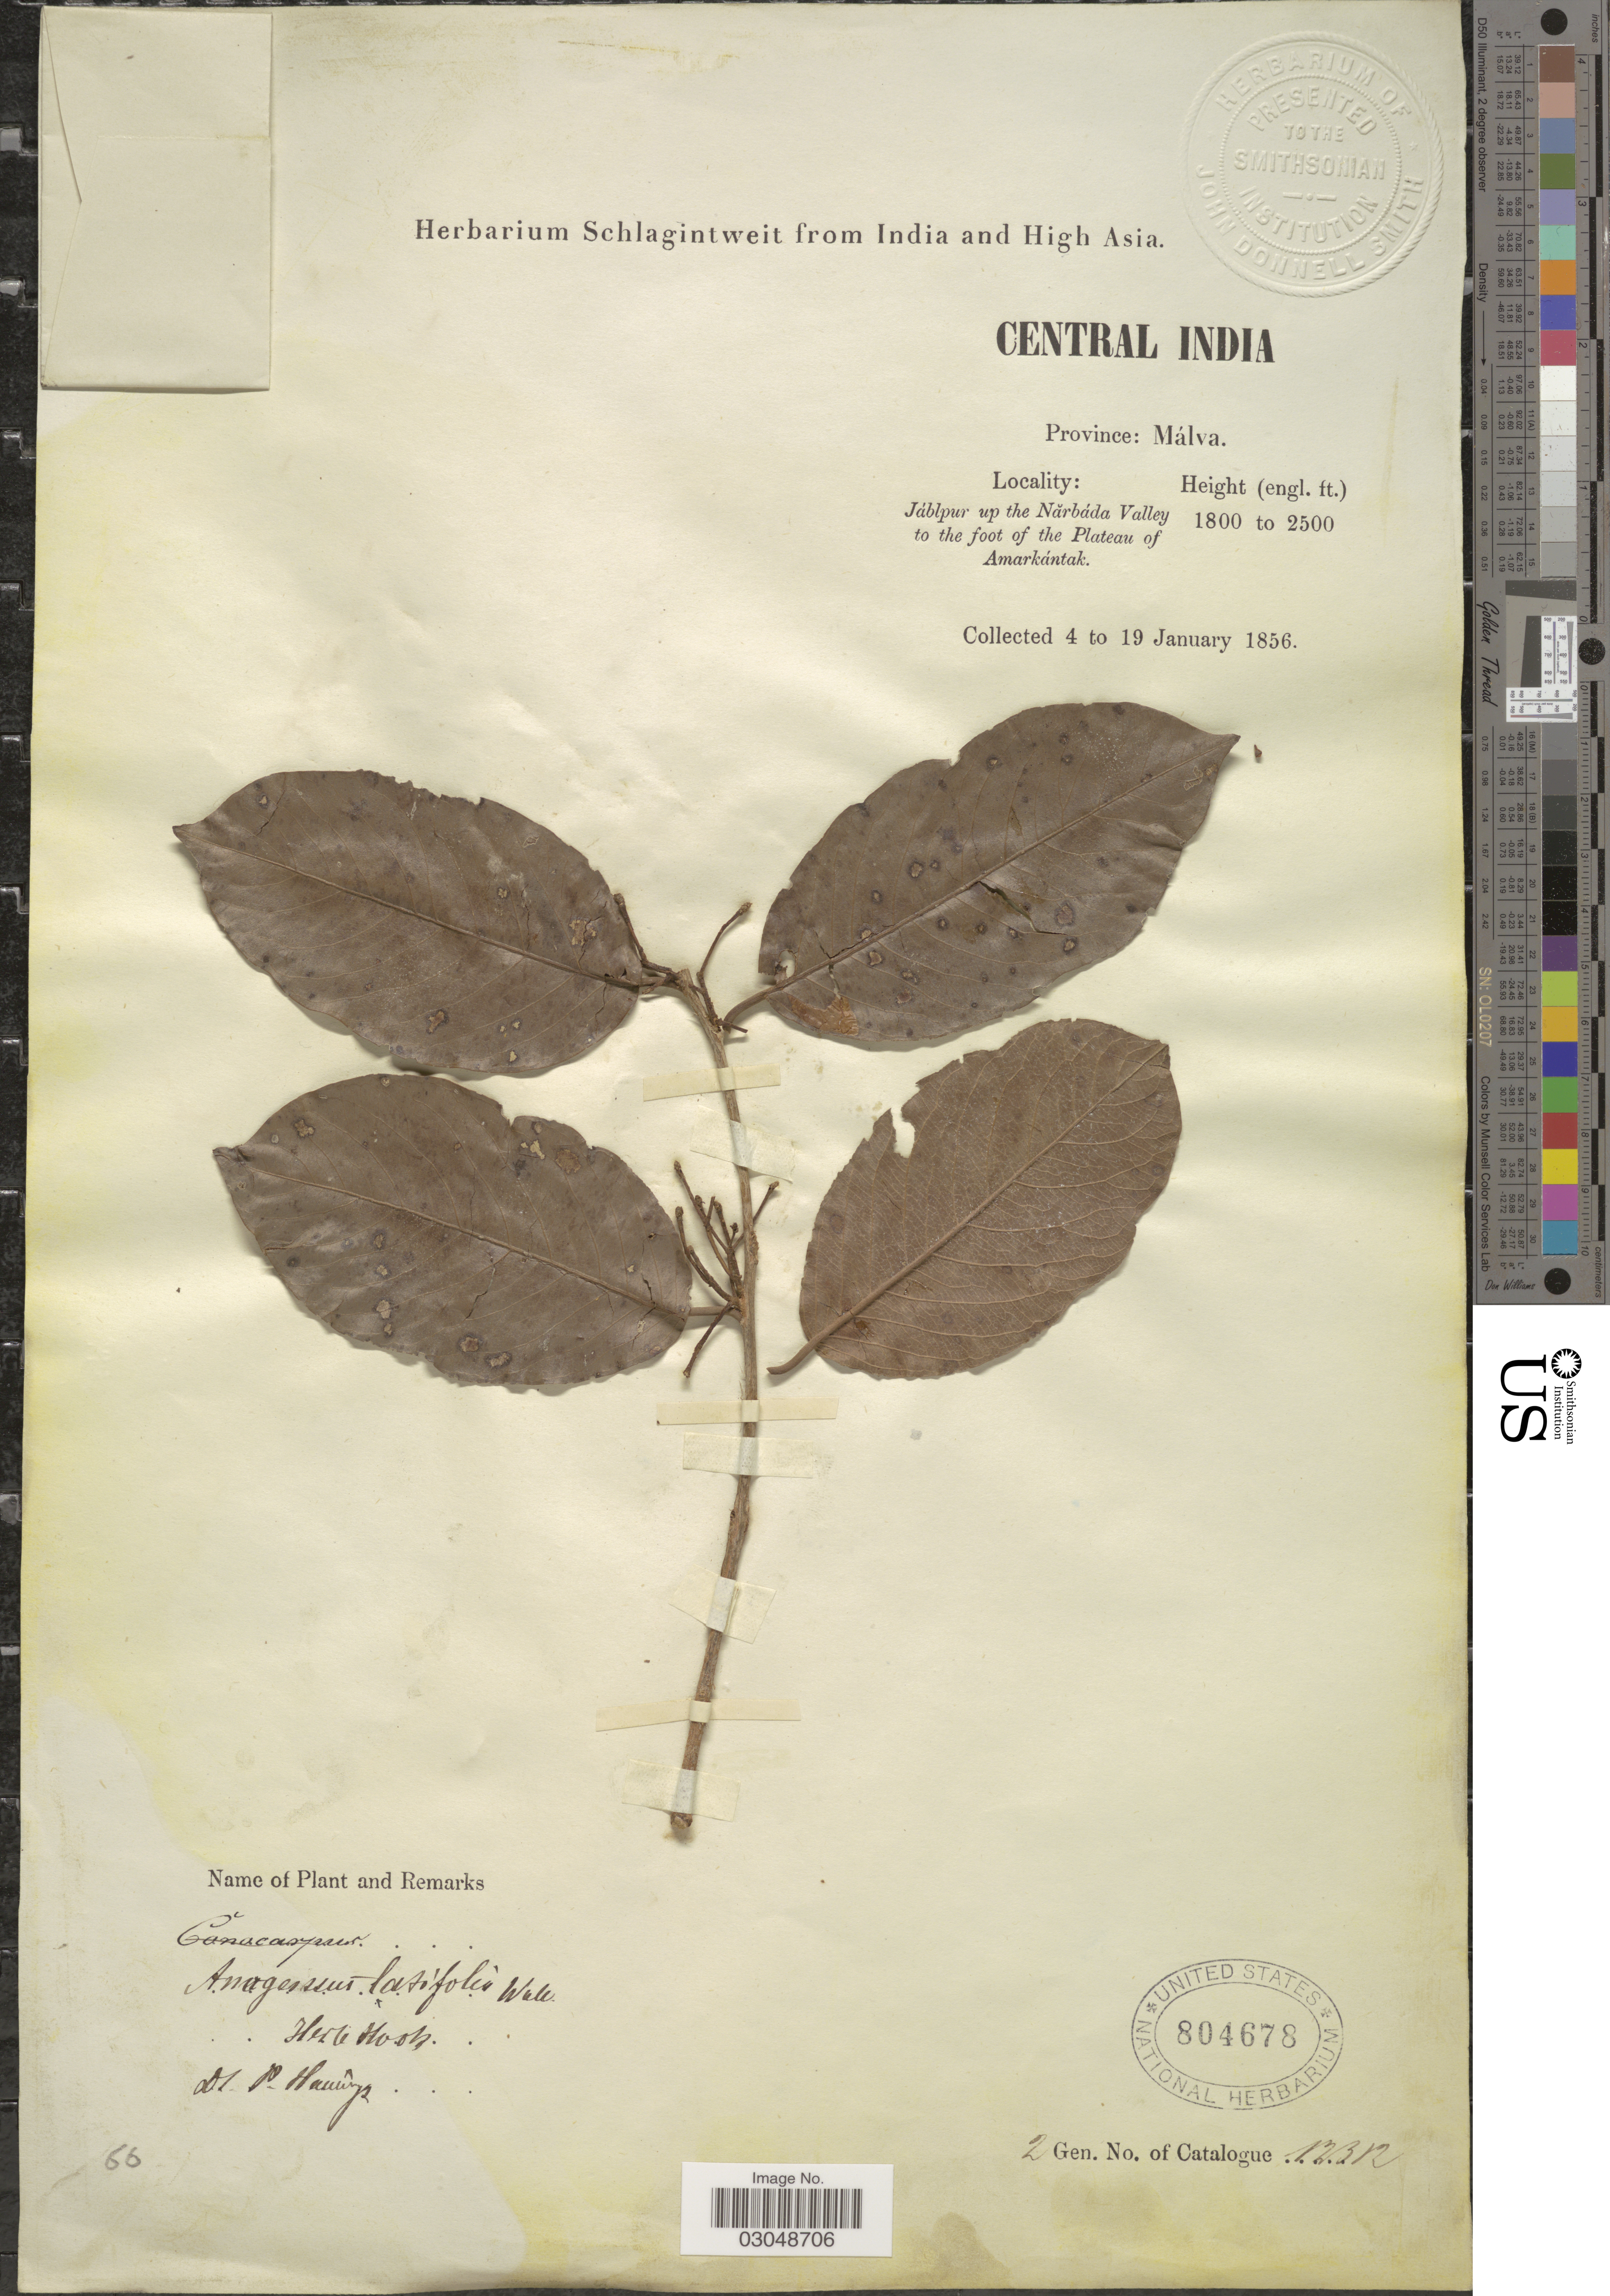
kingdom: Plantae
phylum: Tracheophyta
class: Magnoliopsida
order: Myrtales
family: Combretaceae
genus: Anogeissus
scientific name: Anogeissus latifolia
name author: (Roxb. ex DC.) Wall. ex Guill. & Perr.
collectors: ex herb. Schlagintweit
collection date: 1856-01-04/1856-01-19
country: India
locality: Central India. Province: Málva. Jáblpur up the Nărbáda Valley to the foot of the Plateau of Amarkántak.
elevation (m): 549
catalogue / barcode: US 804678